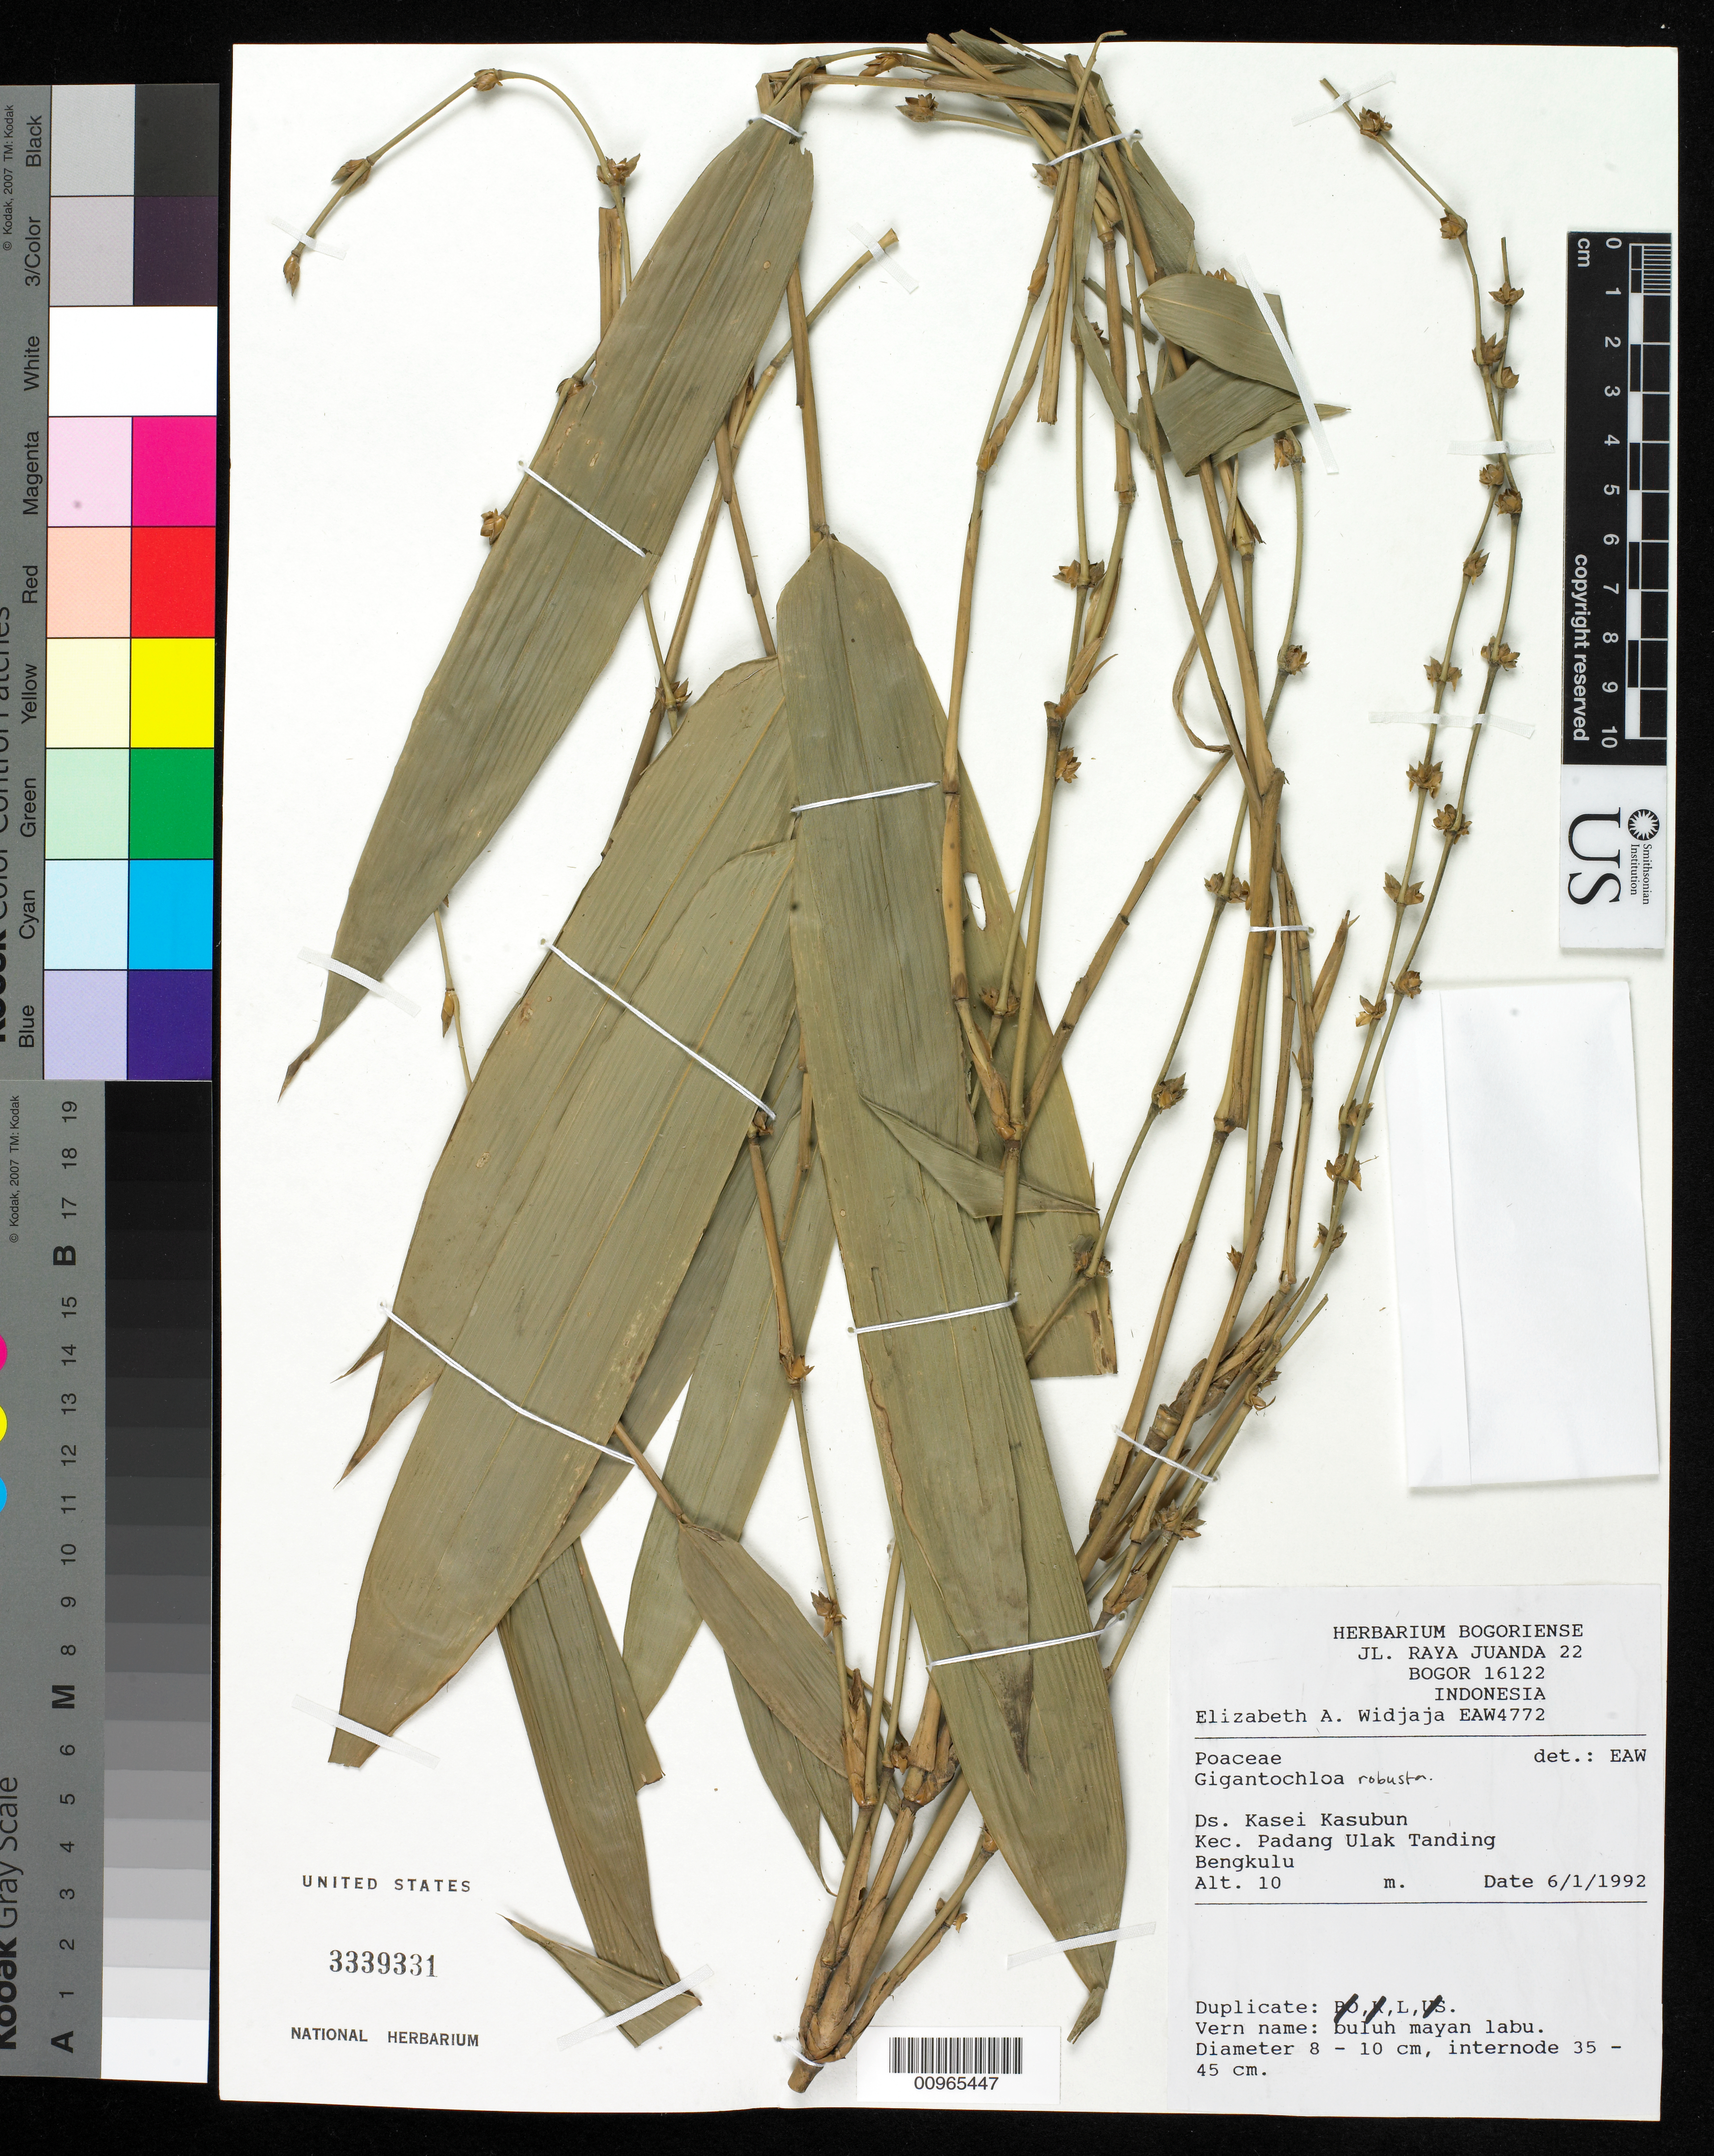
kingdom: Plantae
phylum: Tracheophyta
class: Liliopsida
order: Poales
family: Poaceae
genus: Gigantochloa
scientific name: Gigantochloa robusta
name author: Kurz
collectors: E. A. Widjaja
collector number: EAW 4772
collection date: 1992-01-06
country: Indonesia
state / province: Sumatra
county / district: Bengkulu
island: Sumatra I.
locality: Ds. Kasei Kasubun, Kec. Padang Ulak Tanding, Bengkulu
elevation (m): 10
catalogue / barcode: US 3339331